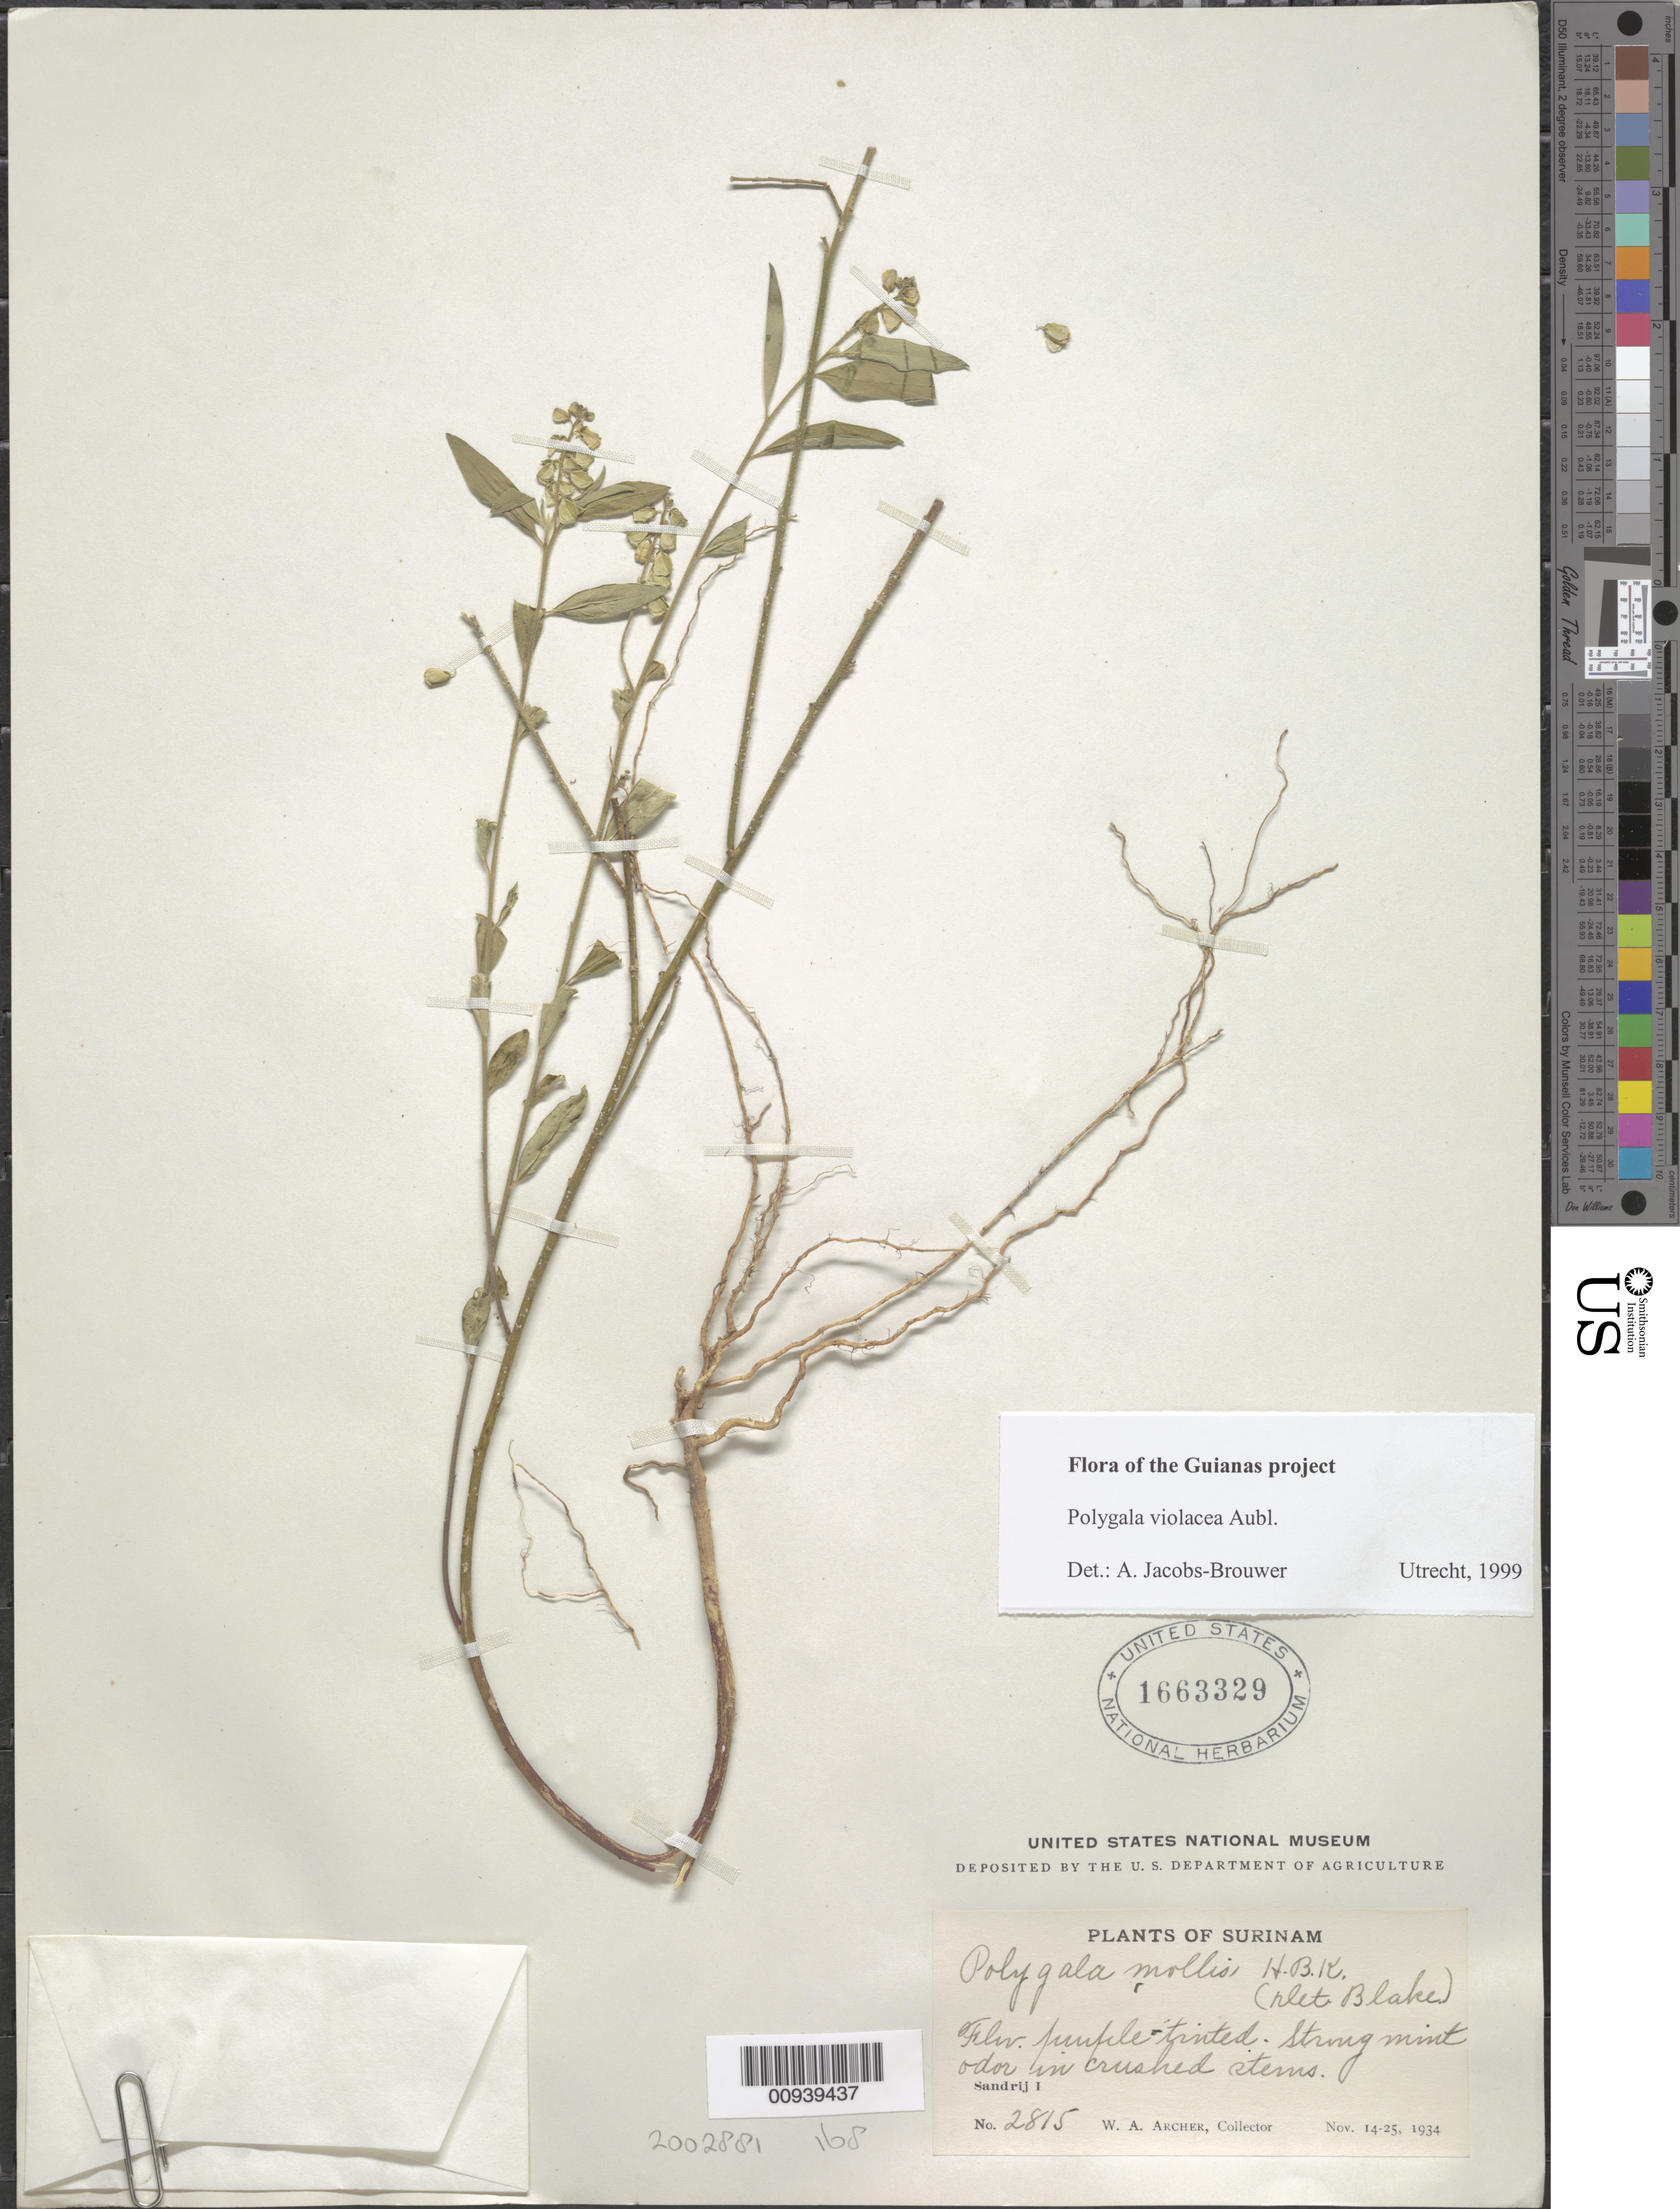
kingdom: Plantae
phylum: Tracheophyta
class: Magnoliopsida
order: Fabales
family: Polygalaceae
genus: Asemeia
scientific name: Asemeia violacea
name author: (Aubl.) J.F.B. Pastore & J.R. Abbott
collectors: W. A. Archer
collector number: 2815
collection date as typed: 14-Nov-34 to 25-Nov-34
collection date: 1934-11-14/1934-11-25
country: Suriname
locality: Zanderij I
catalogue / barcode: US 1663329